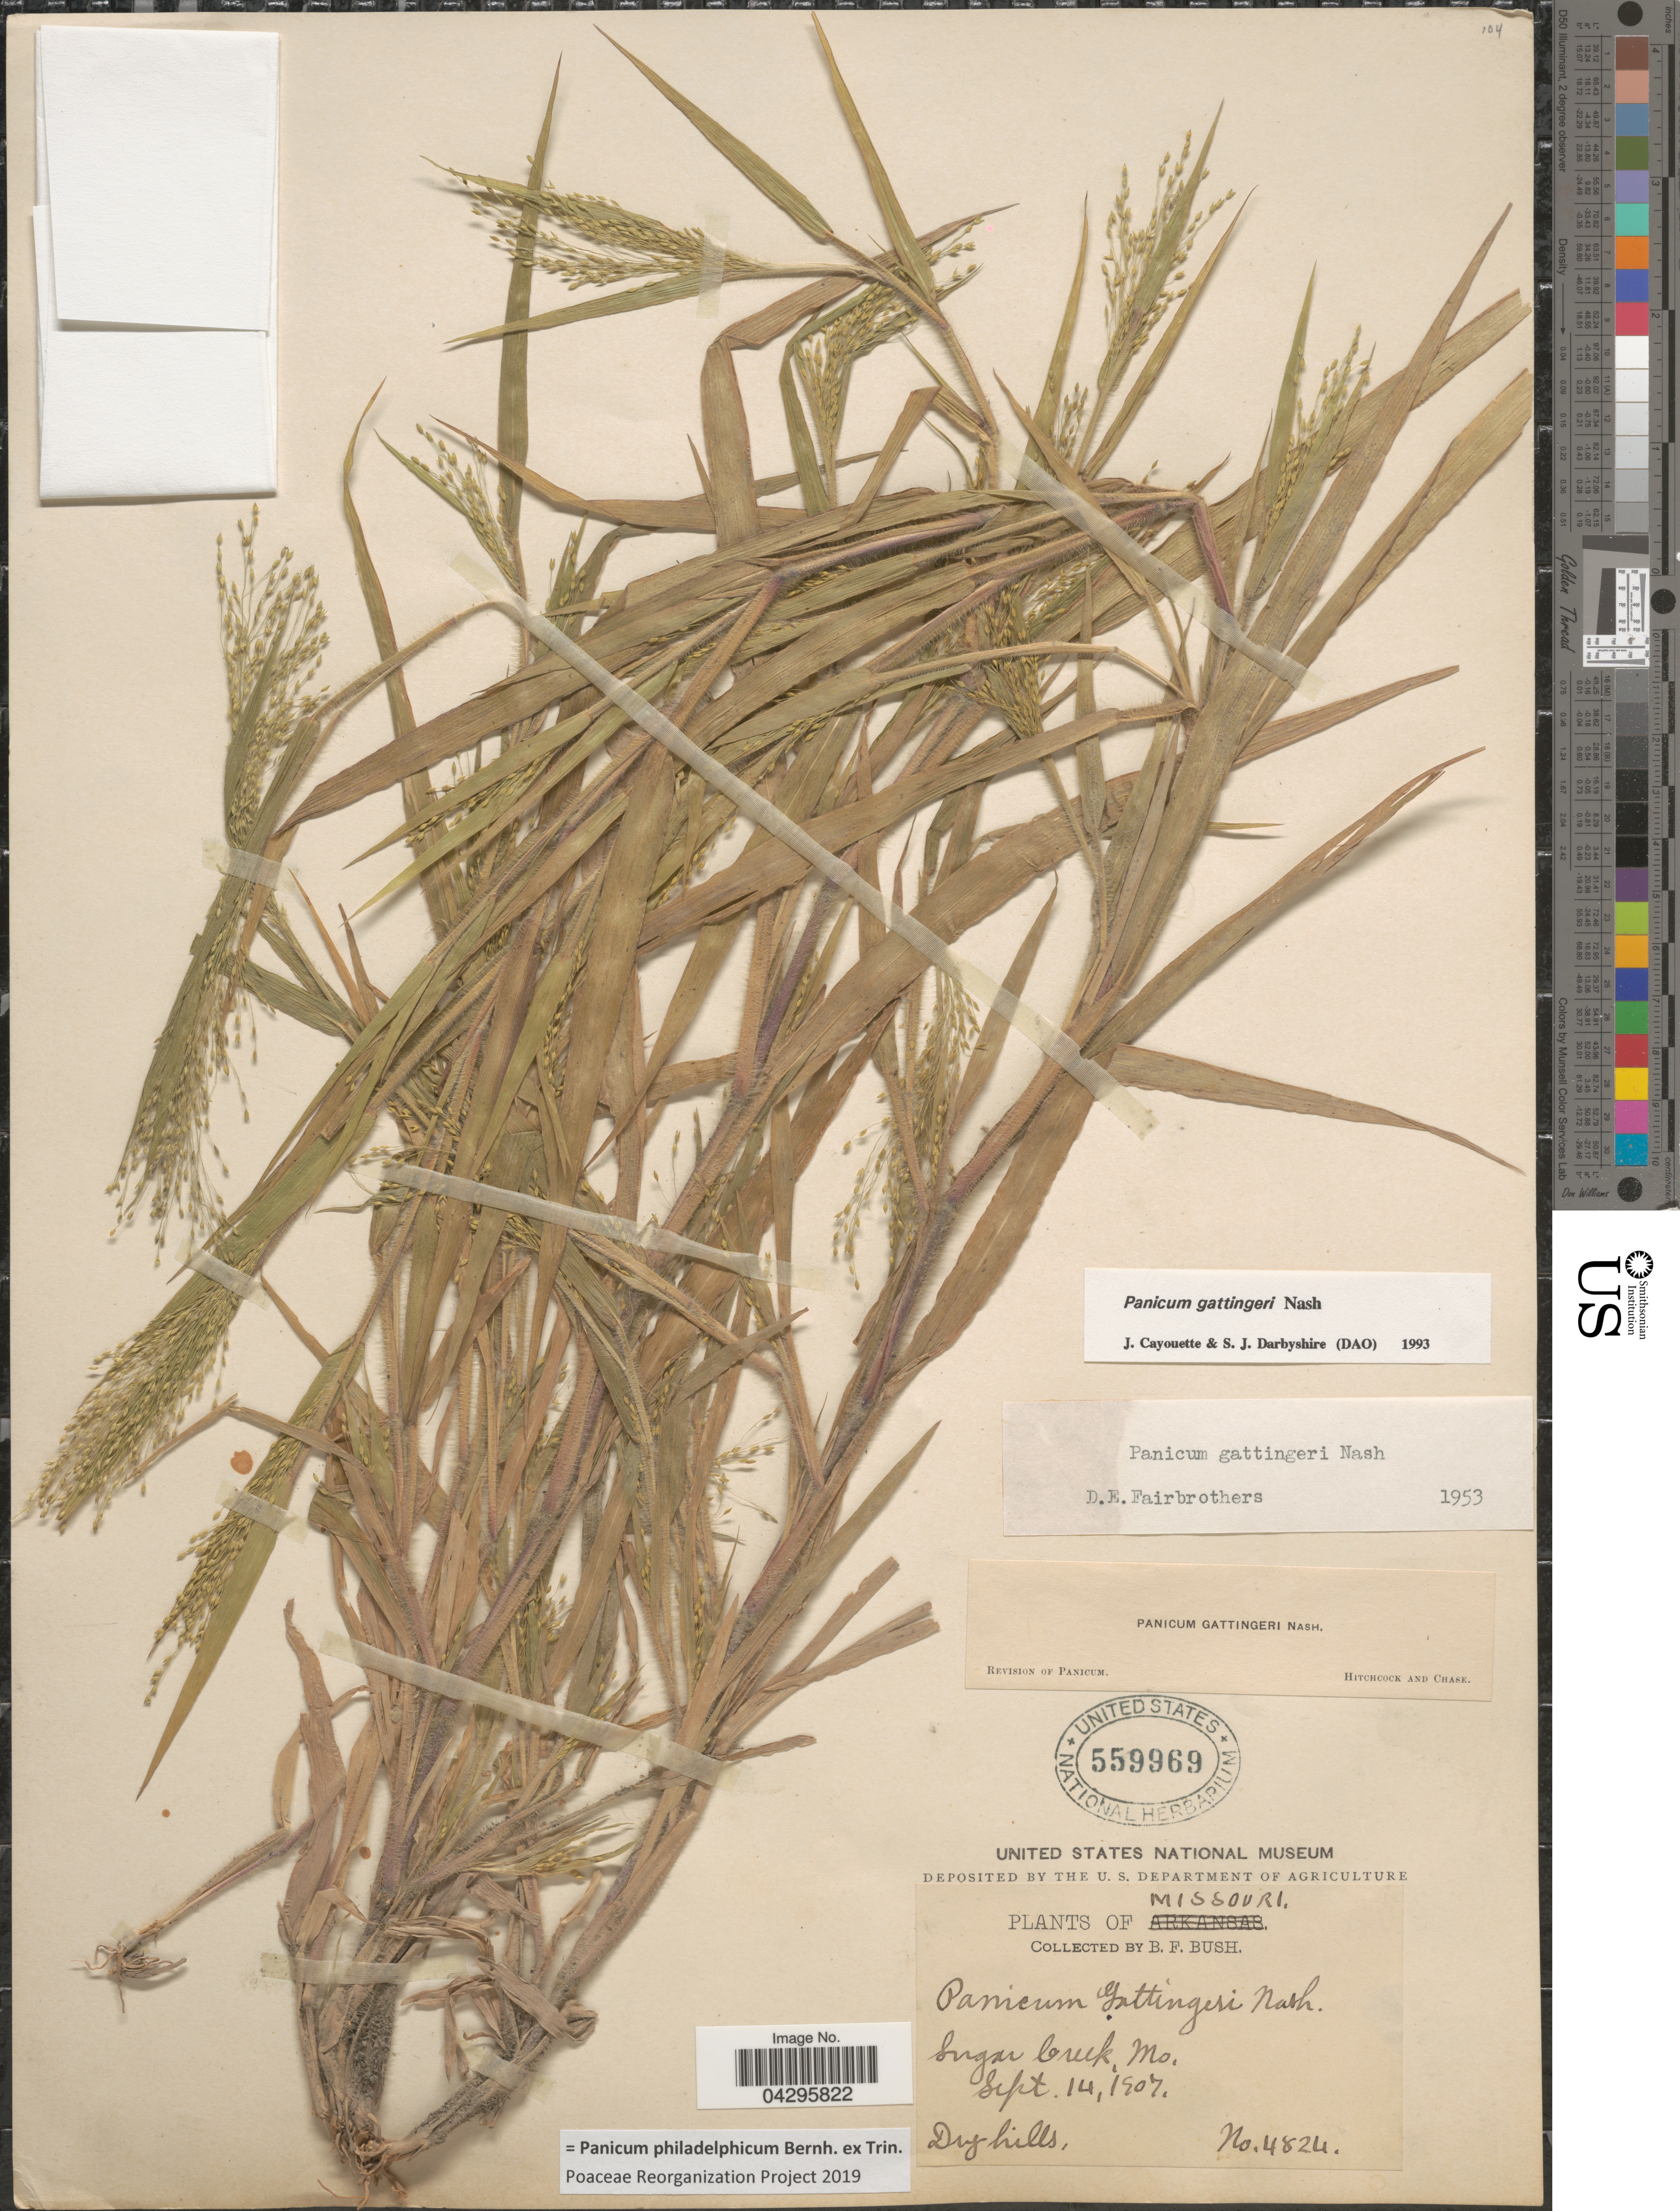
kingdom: Plantae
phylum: Tracheophyta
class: Liliopsida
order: Poales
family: Poaceae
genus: Panicum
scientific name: Panicum philadelphicum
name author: Bernh. ex Trin.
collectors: B. F. Bush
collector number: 4824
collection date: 1907-09-14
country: United States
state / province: Missouri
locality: Sugar Creek.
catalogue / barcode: US 559969